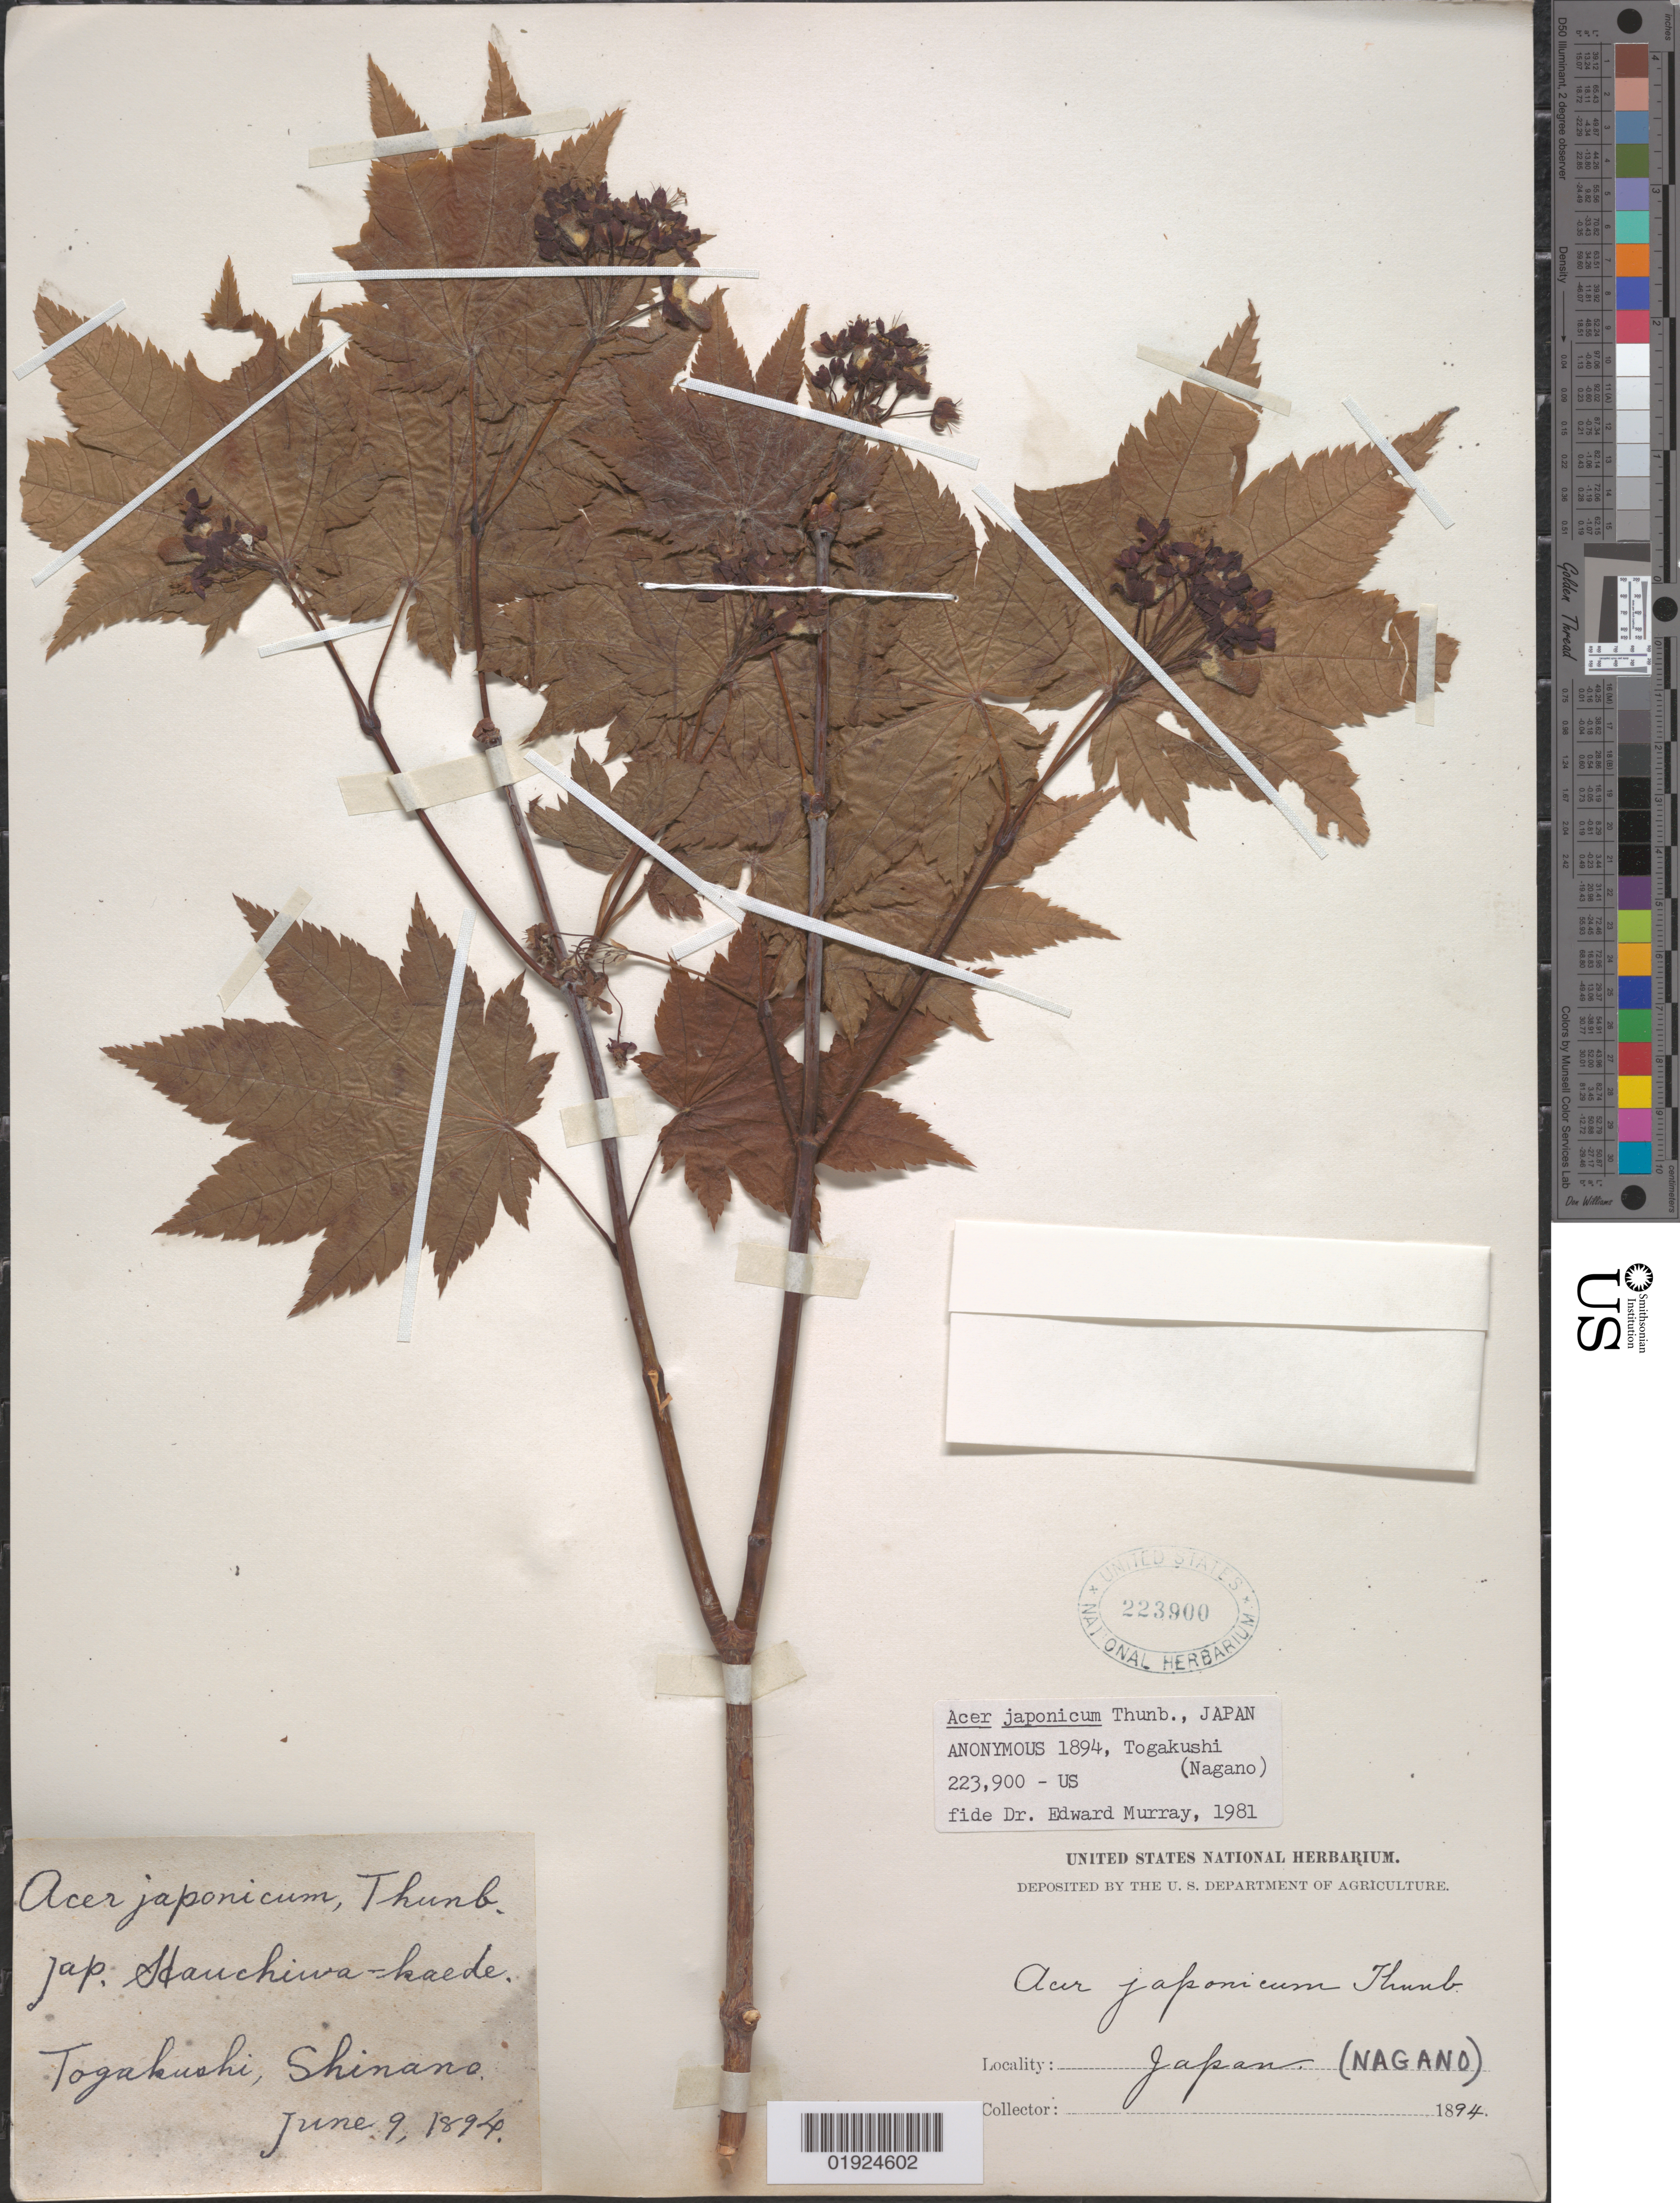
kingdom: Plantae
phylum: Tracheophyta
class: Magnoliopsida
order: Sapindales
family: Sapindaceae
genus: Acer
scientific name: Acer japonicum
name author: Thunb.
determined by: Murray, Edward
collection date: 1894-06-09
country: Japan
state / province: Nagano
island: Honshu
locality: Togakushi, Shinano [Nagano]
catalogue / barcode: US 223900